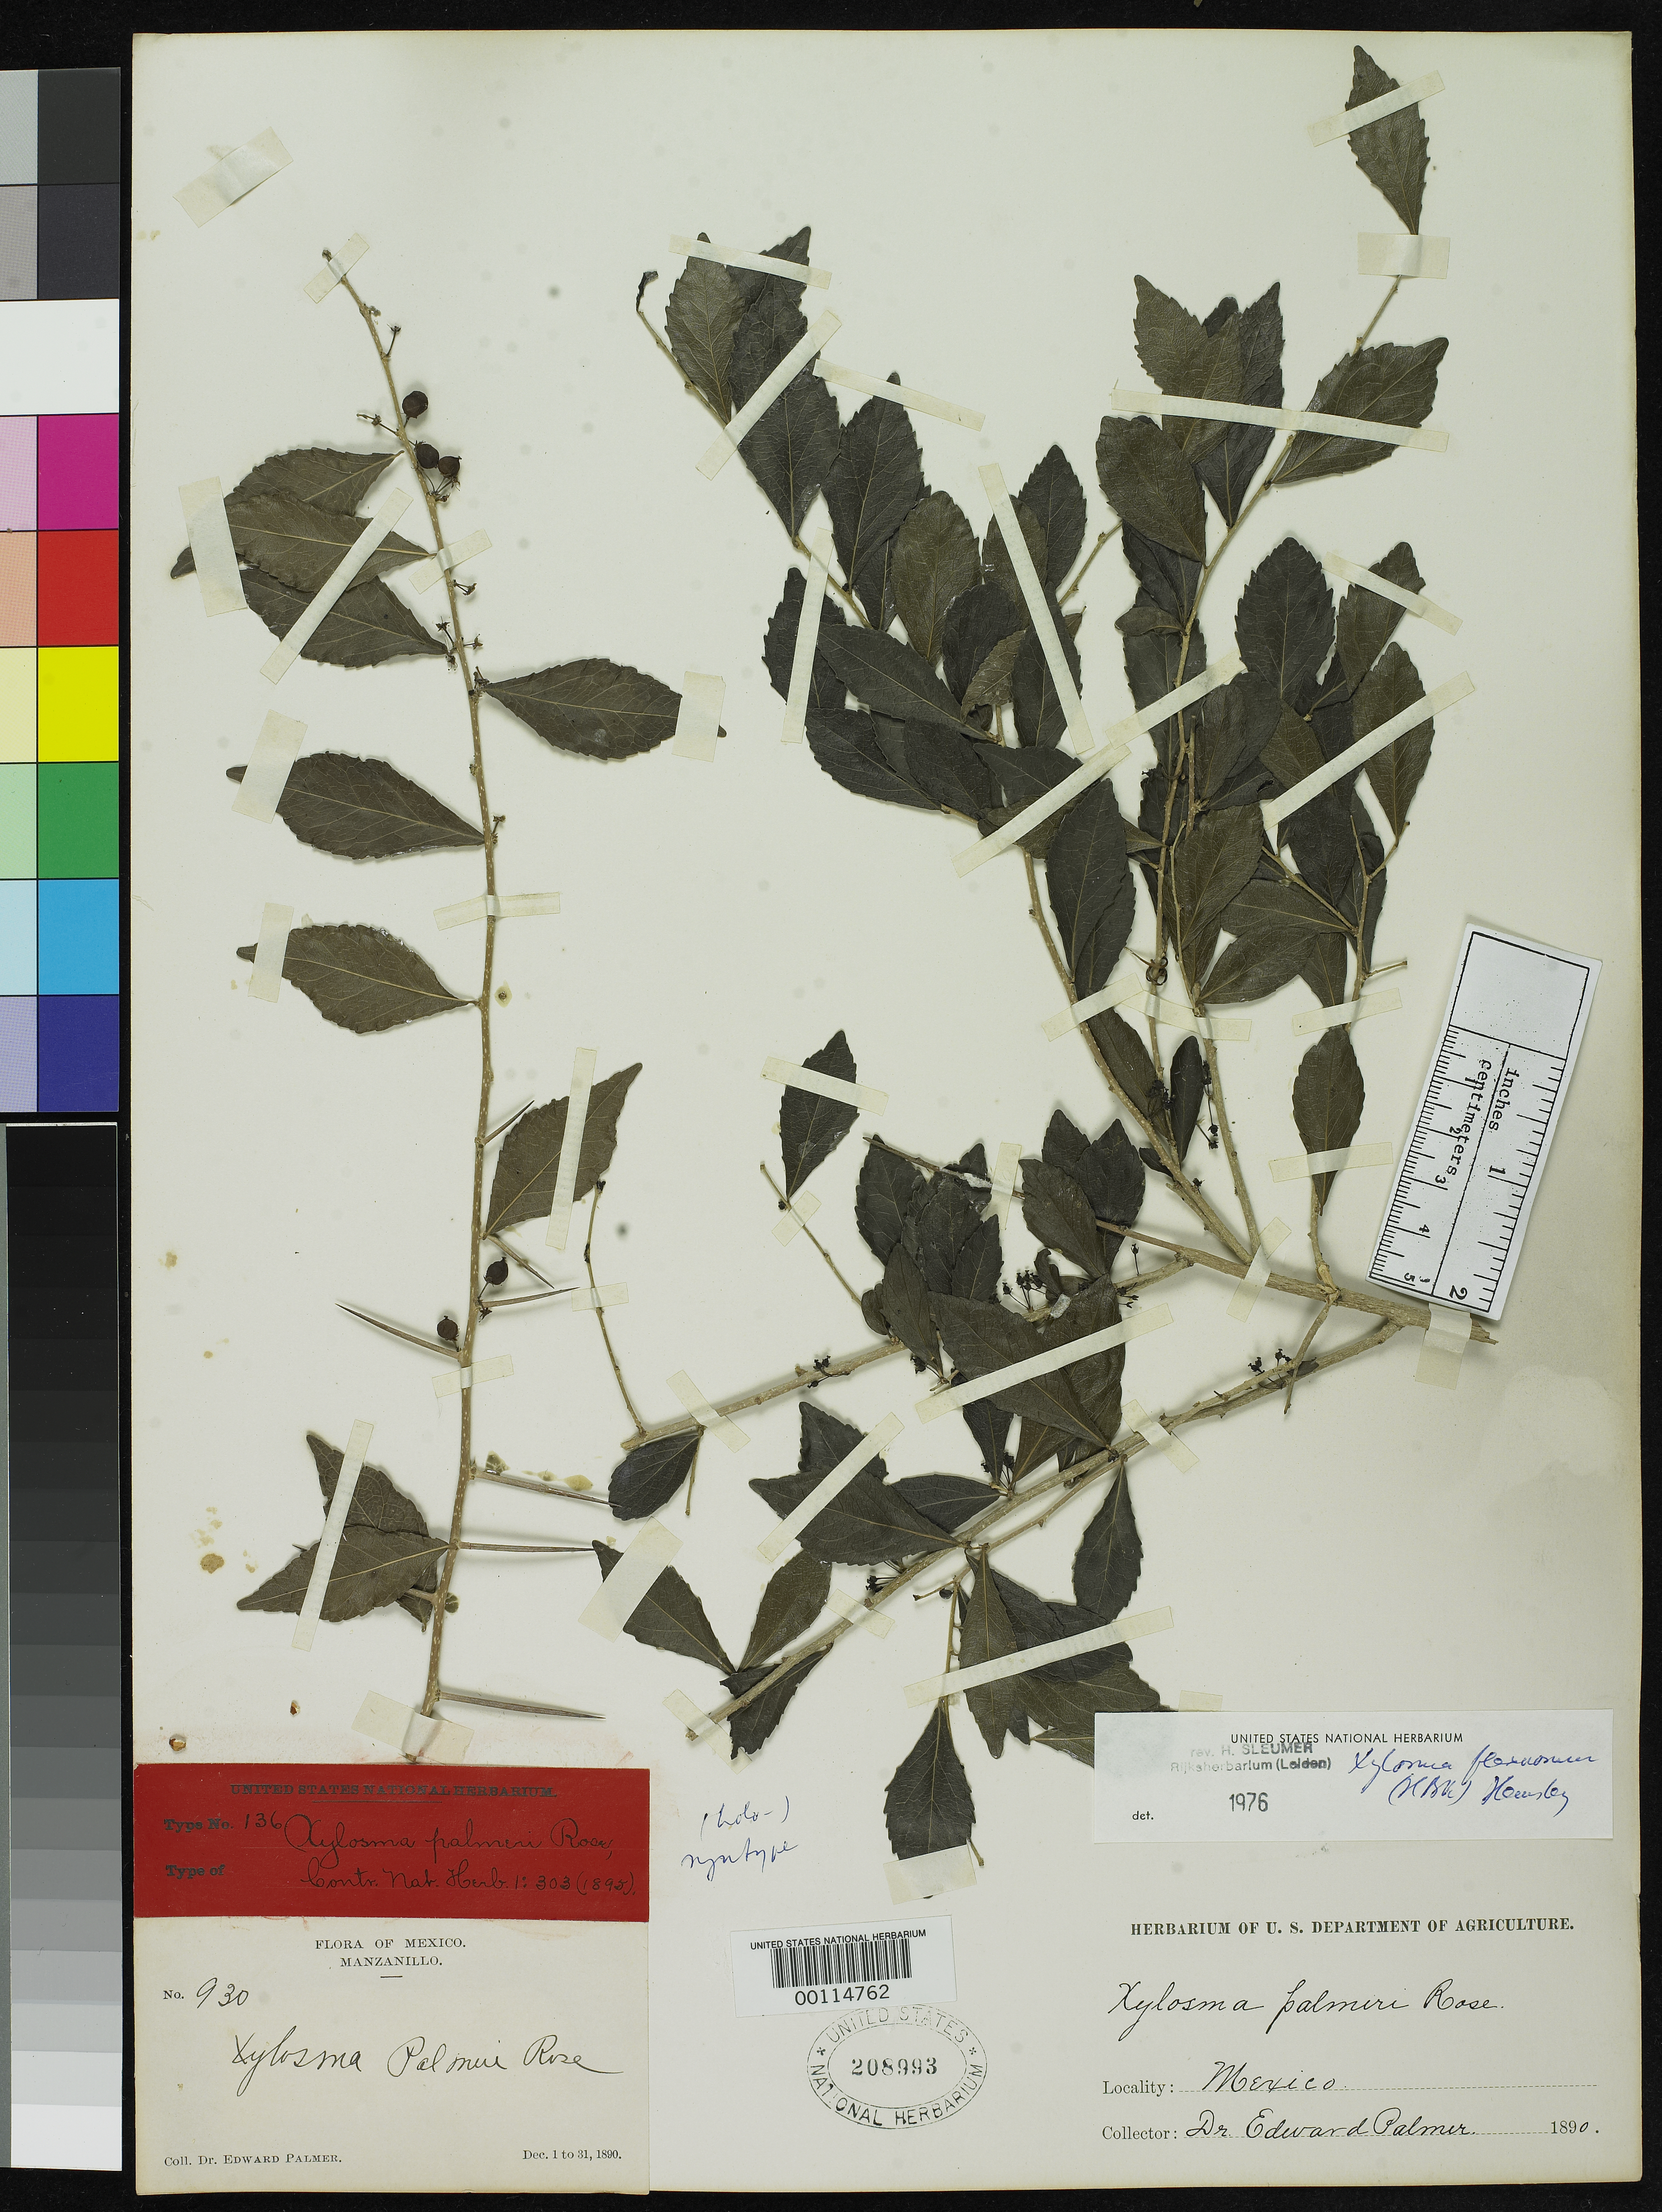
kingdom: Plantae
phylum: Tracheophyta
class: Magnoliopsida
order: Malpighiales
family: Salicaceae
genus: Xylosma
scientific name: Xylosma palmeri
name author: Rose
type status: Syntype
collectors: E. Palmer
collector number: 930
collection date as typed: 01 Dec 1890 to 31 Dec 1890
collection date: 1890-12-01/1890-12-31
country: Mexico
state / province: Colima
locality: Manzanillo.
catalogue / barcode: US 208993